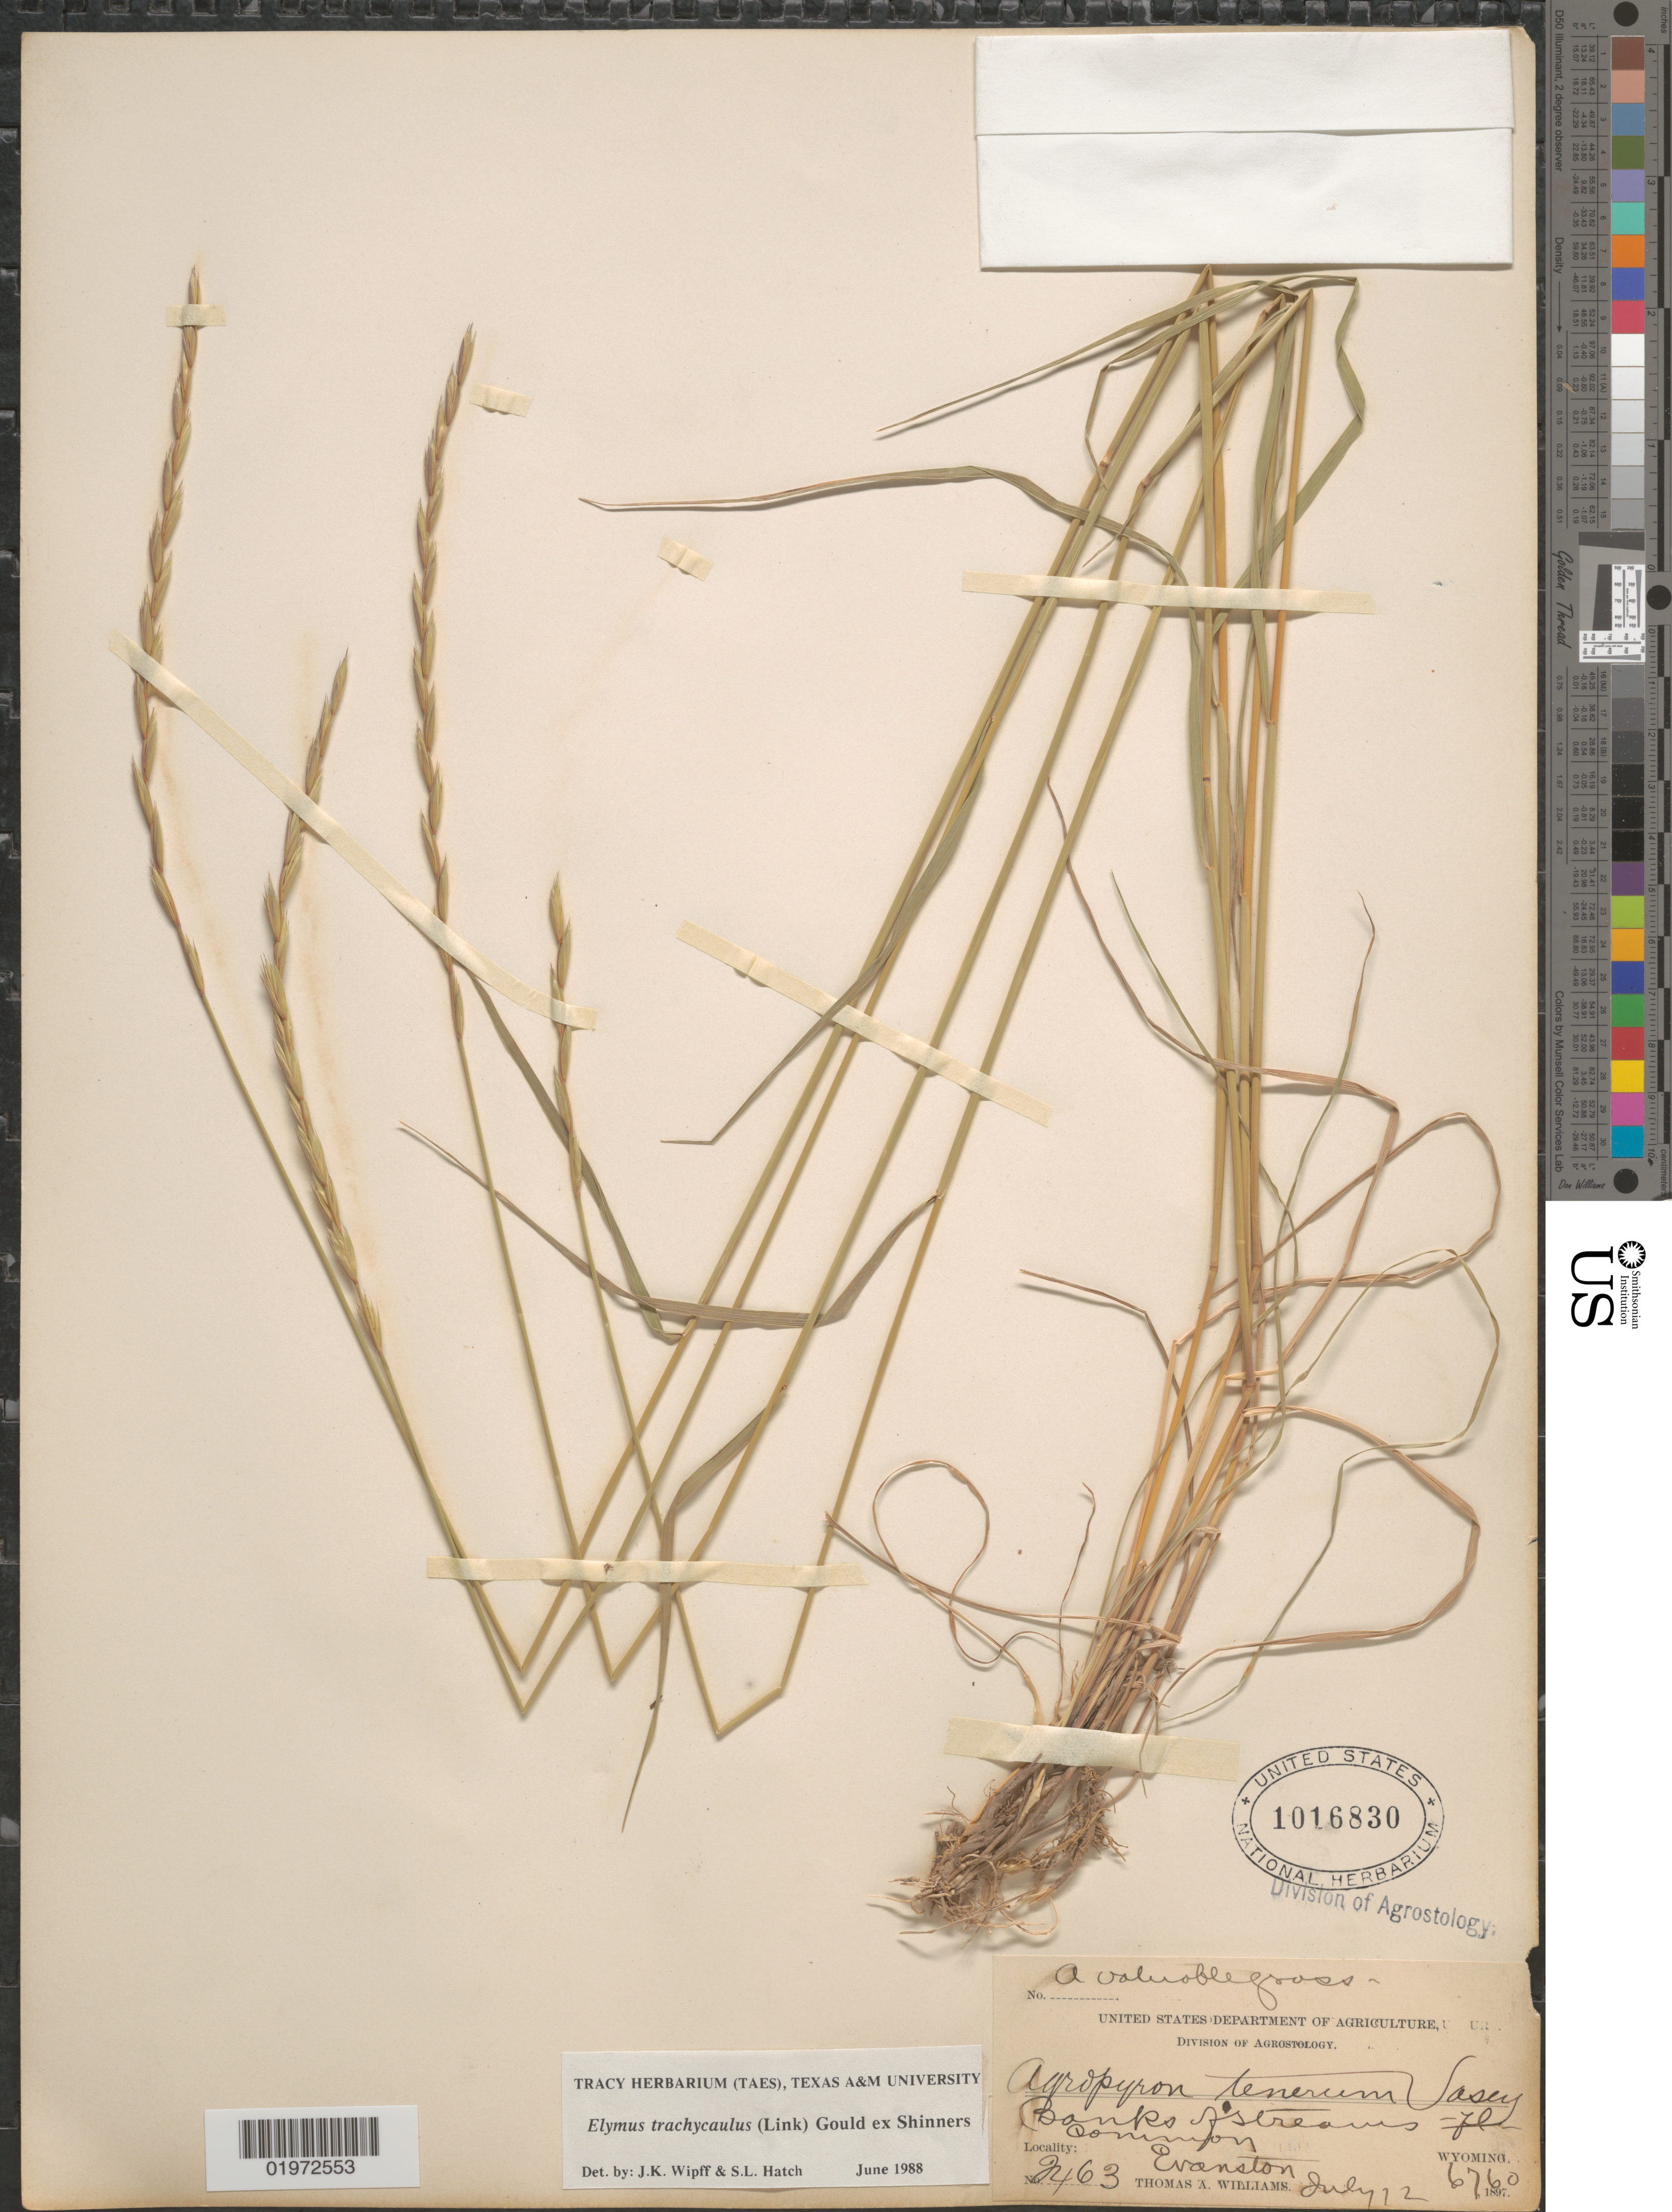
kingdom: Plantae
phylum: Tracheophyta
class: Liliopsida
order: Poales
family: Poaceae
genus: Elymus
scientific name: Elymus trachycaulus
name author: (Link) Gould ex Shinners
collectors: T. A. Williams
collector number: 2463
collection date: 1897-07-12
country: United States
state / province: Wyoming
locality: Banks of streams. Common. Evanston.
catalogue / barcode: US 1016830